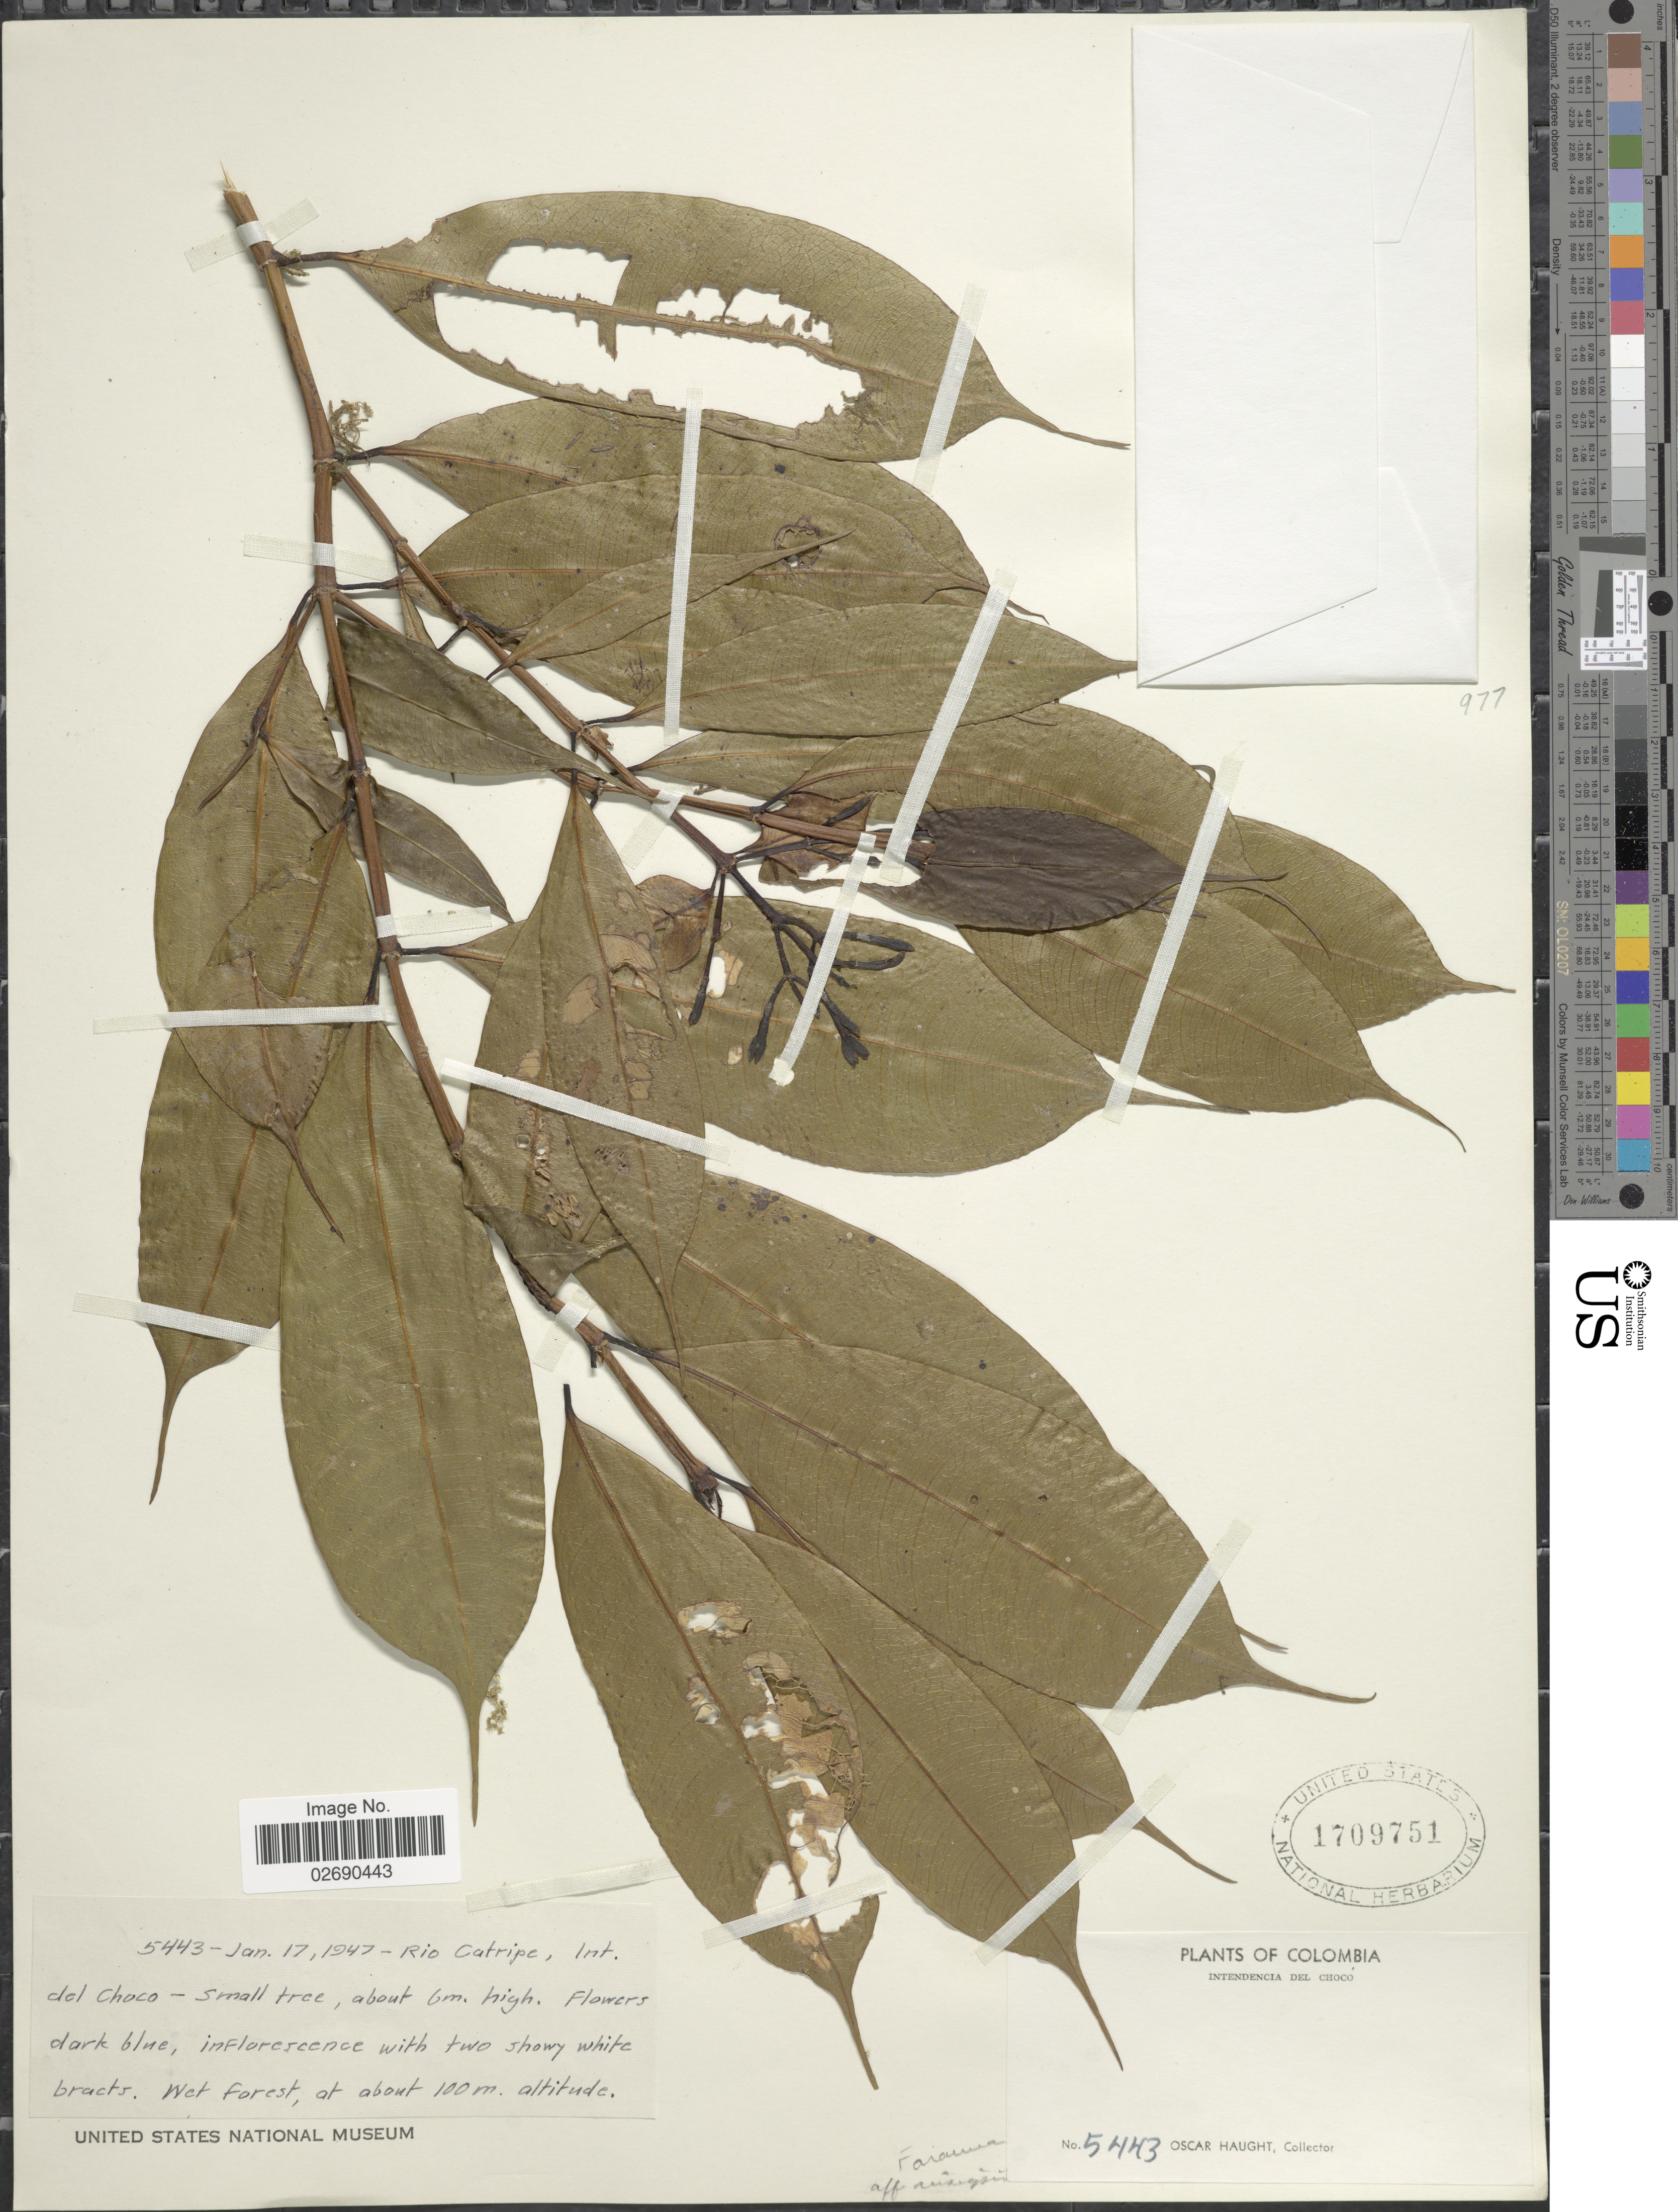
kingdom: Plantae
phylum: Tracheophyta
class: Magnoliopsida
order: Gentianales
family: Rubiaceae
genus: Faramea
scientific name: Faramea insignis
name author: Standl.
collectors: O. Haught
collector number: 5443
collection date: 1947-01-17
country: Colombia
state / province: Chocó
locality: Rio Catripe, Intendencia del Chocó, Wet forest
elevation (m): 100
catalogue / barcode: US 1709751